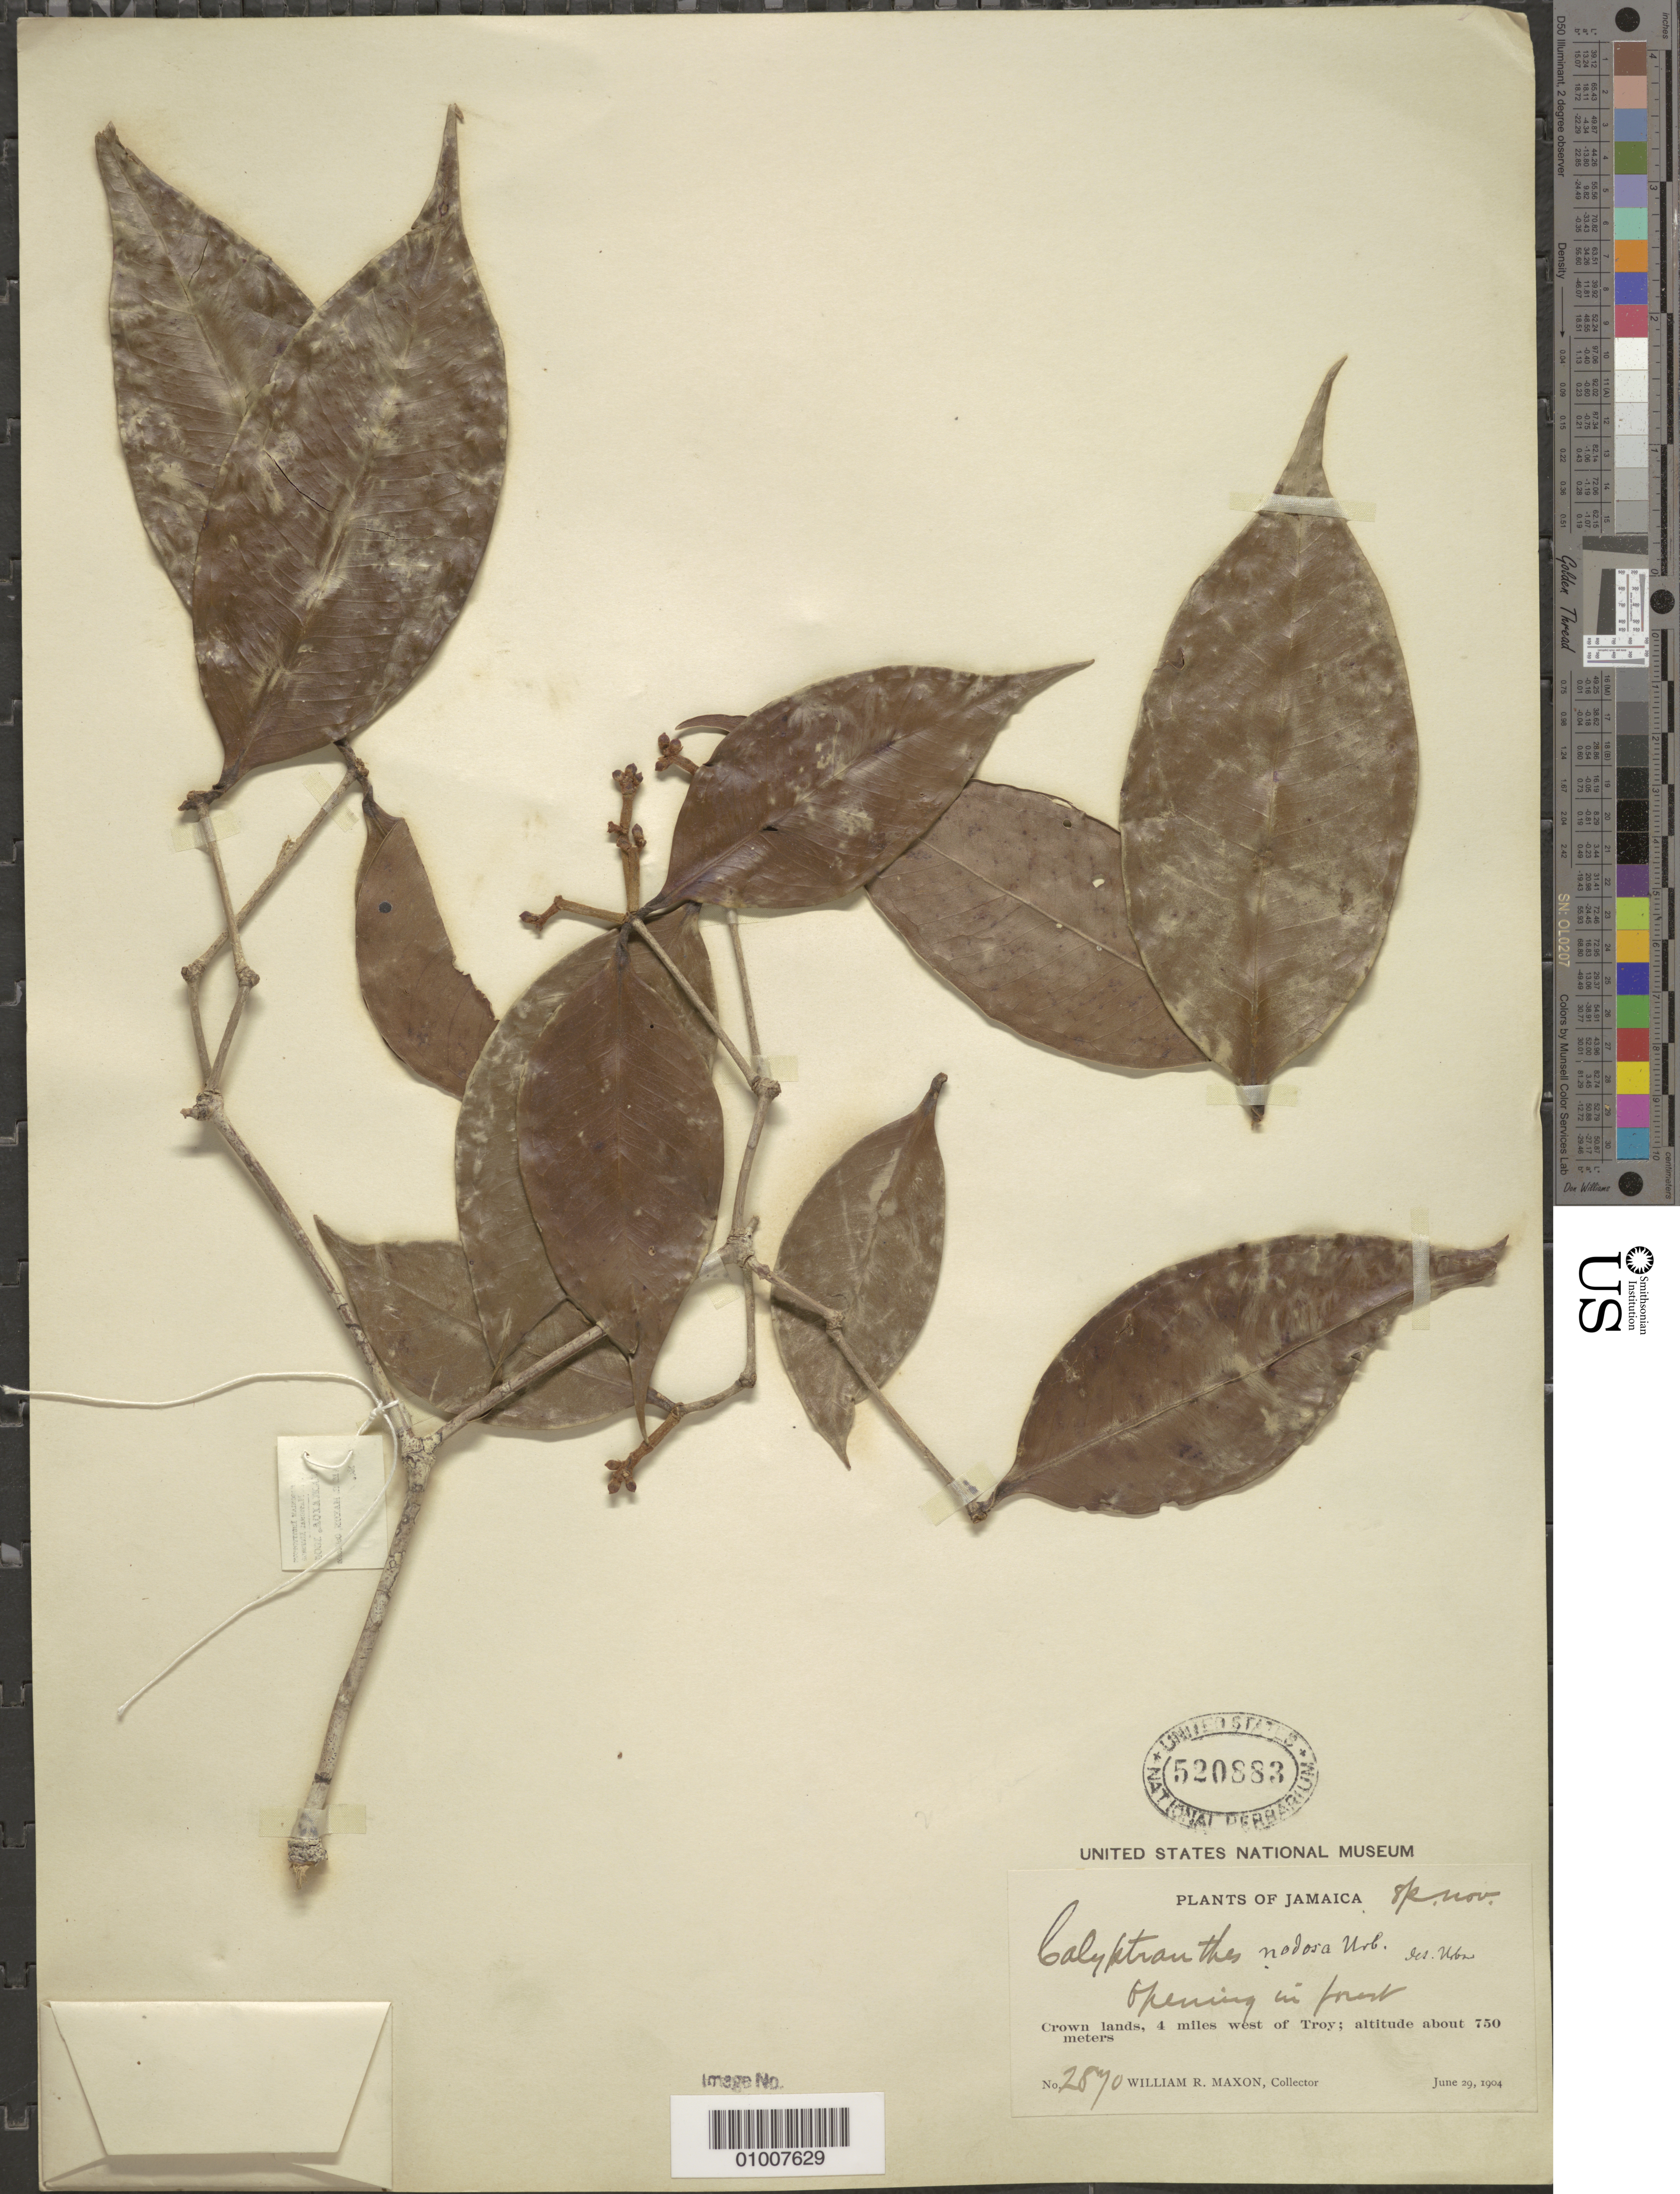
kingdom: Plantae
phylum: Tracheophyta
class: Magnoliopsida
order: Myrtales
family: Myrtaceae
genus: Myrcia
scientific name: Myrcia nodosa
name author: (Urb.) K. Campbell & K. Samra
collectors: W. R. Maxon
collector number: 2870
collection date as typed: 29 Jun 1904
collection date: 1904-06-29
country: Jamaica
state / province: Trelawny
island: Jamaica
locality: Crown lands, 4 miles west of Troy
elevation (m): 750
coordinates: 0 N, 0 E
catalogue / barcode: US 520883